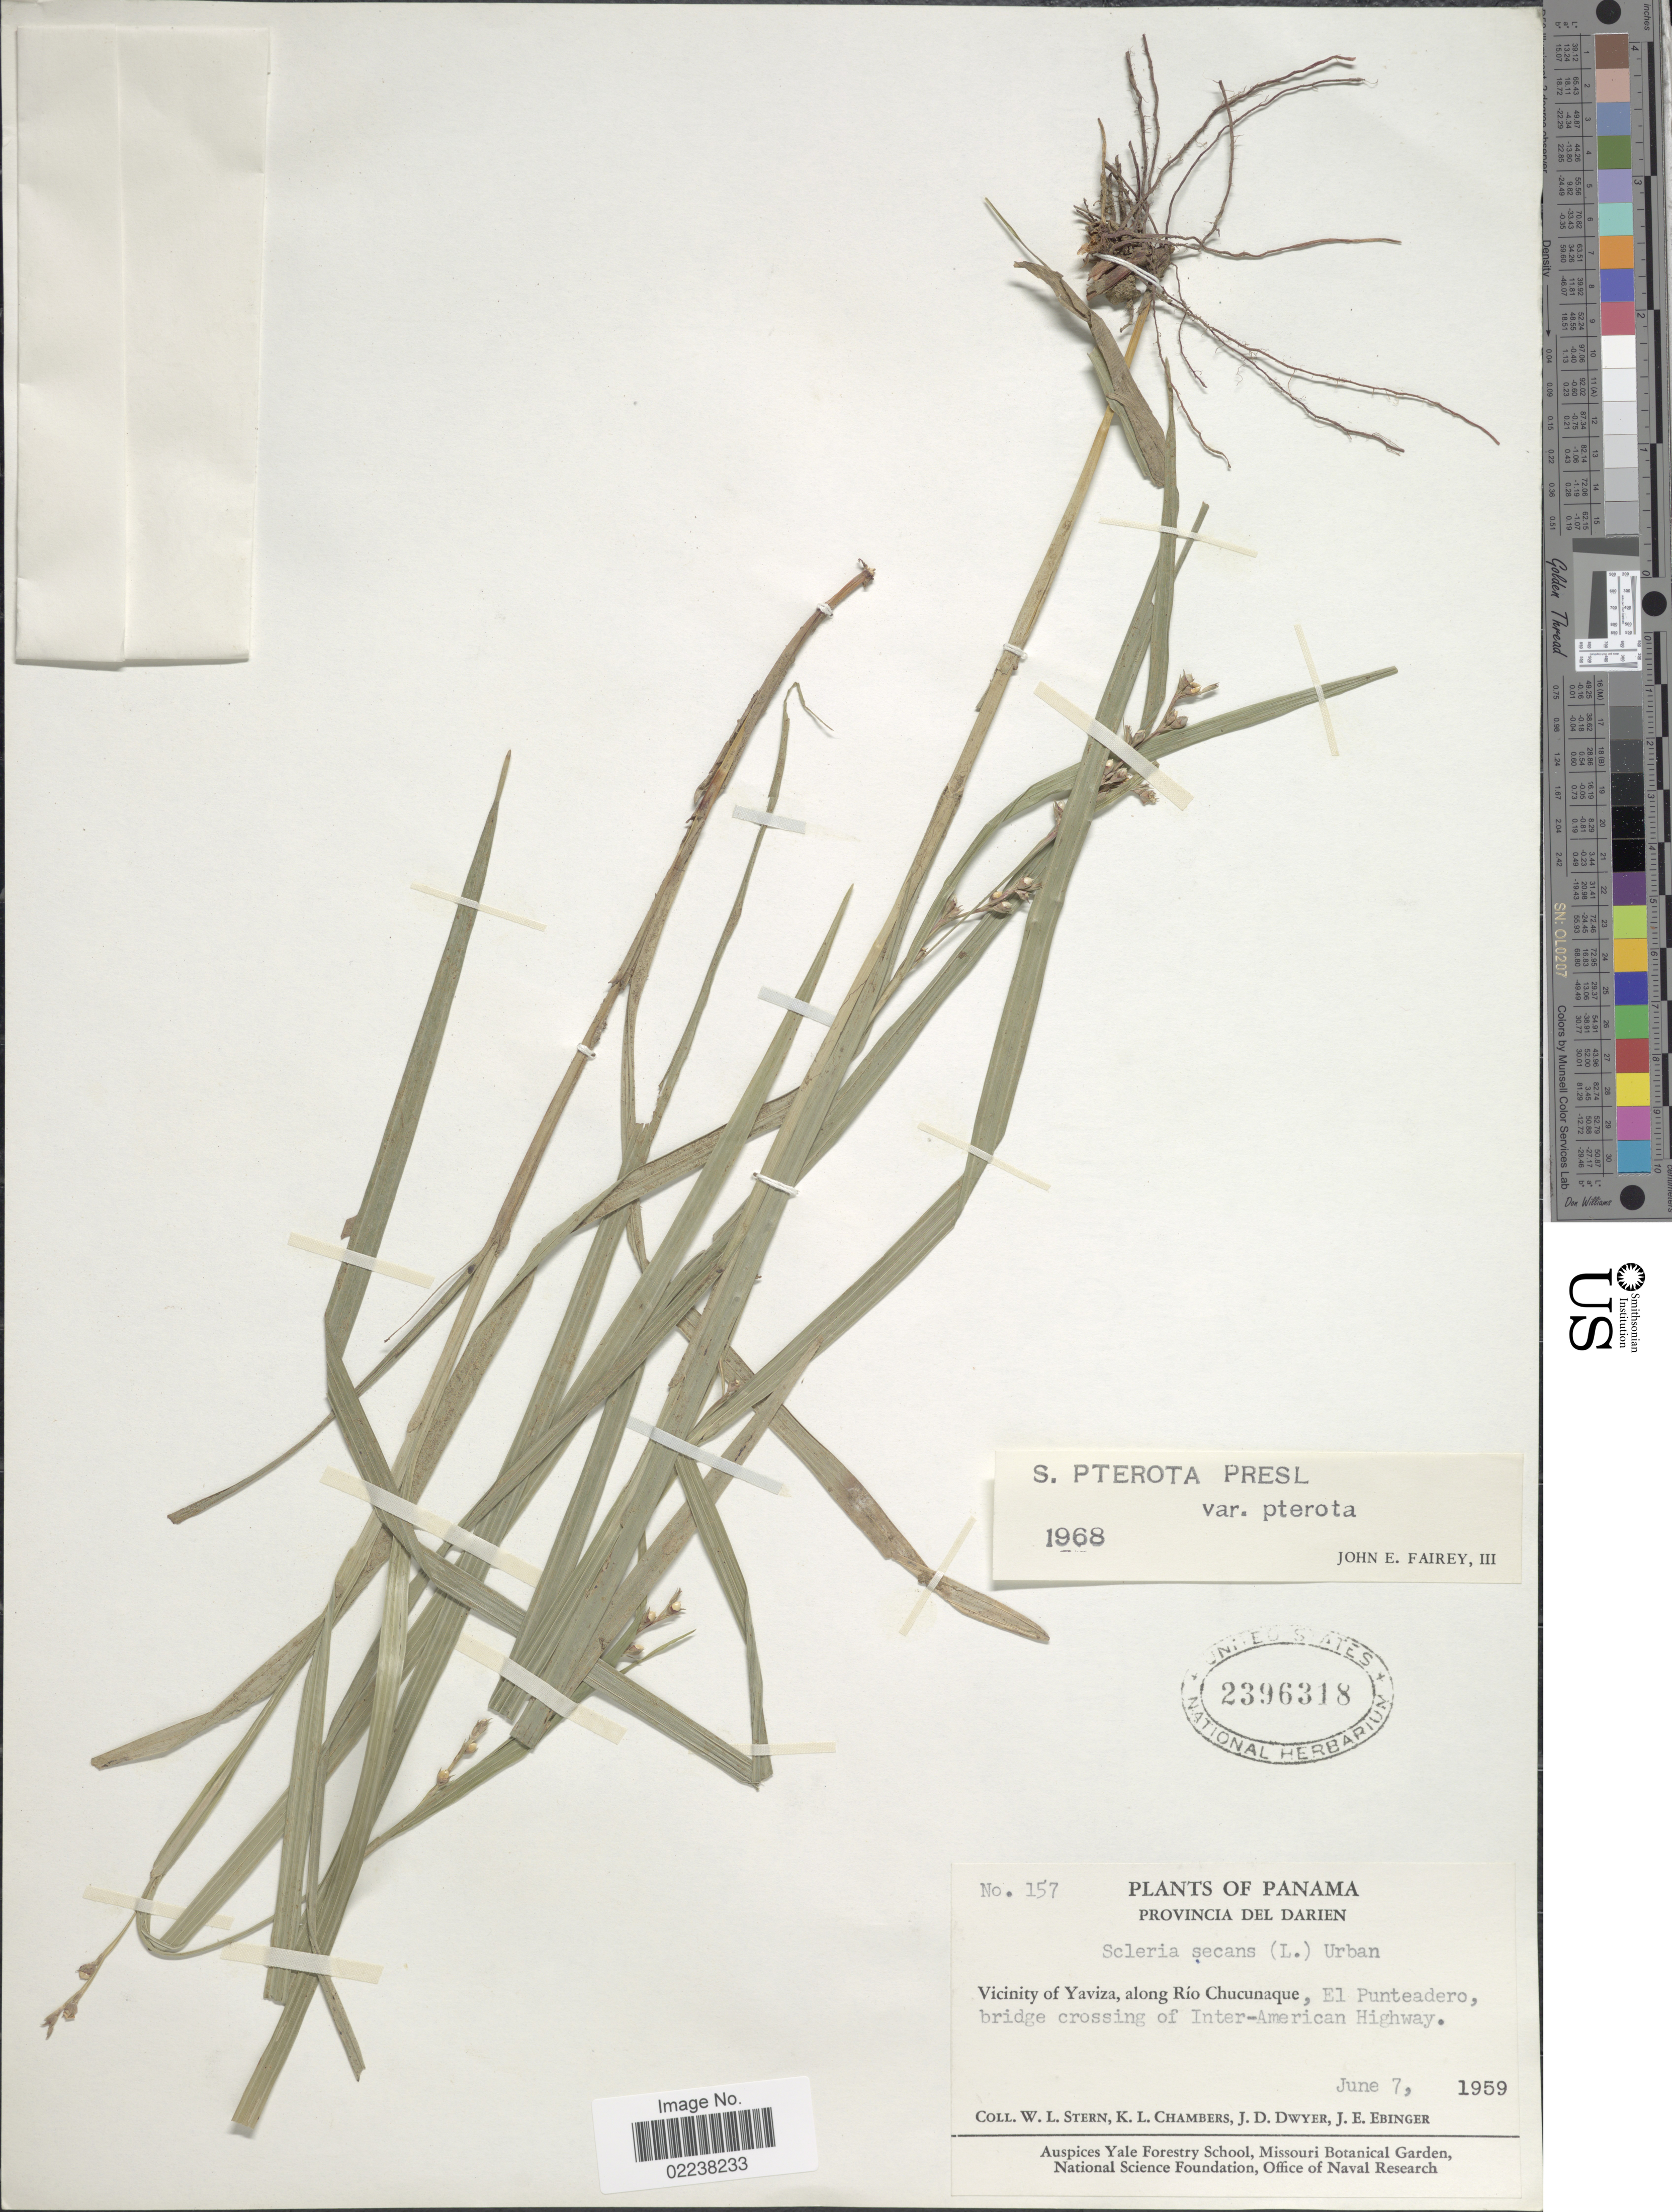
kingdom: Plantae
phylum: Tracheophyta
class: Liliopsida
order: Poales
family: Cyperaceae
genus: Scleria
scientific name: Scleria gaertneri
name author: Raddi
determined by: Strong, Mark T., (BOT), Smithsonian Institution - National Museum of Natural History (UNITED STATES)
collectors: W. L. Stern, K. Chambers, J. D. Dwyer & J. Ebinger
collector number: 157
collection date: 1959-06-07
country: Panama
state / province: Darién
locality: Provincia Del Darien, Vicinity of Yaviza, along Rio Chucunaque, El Punteadero, bridge crossing of Inter-American Highway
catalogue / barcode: US 2396318